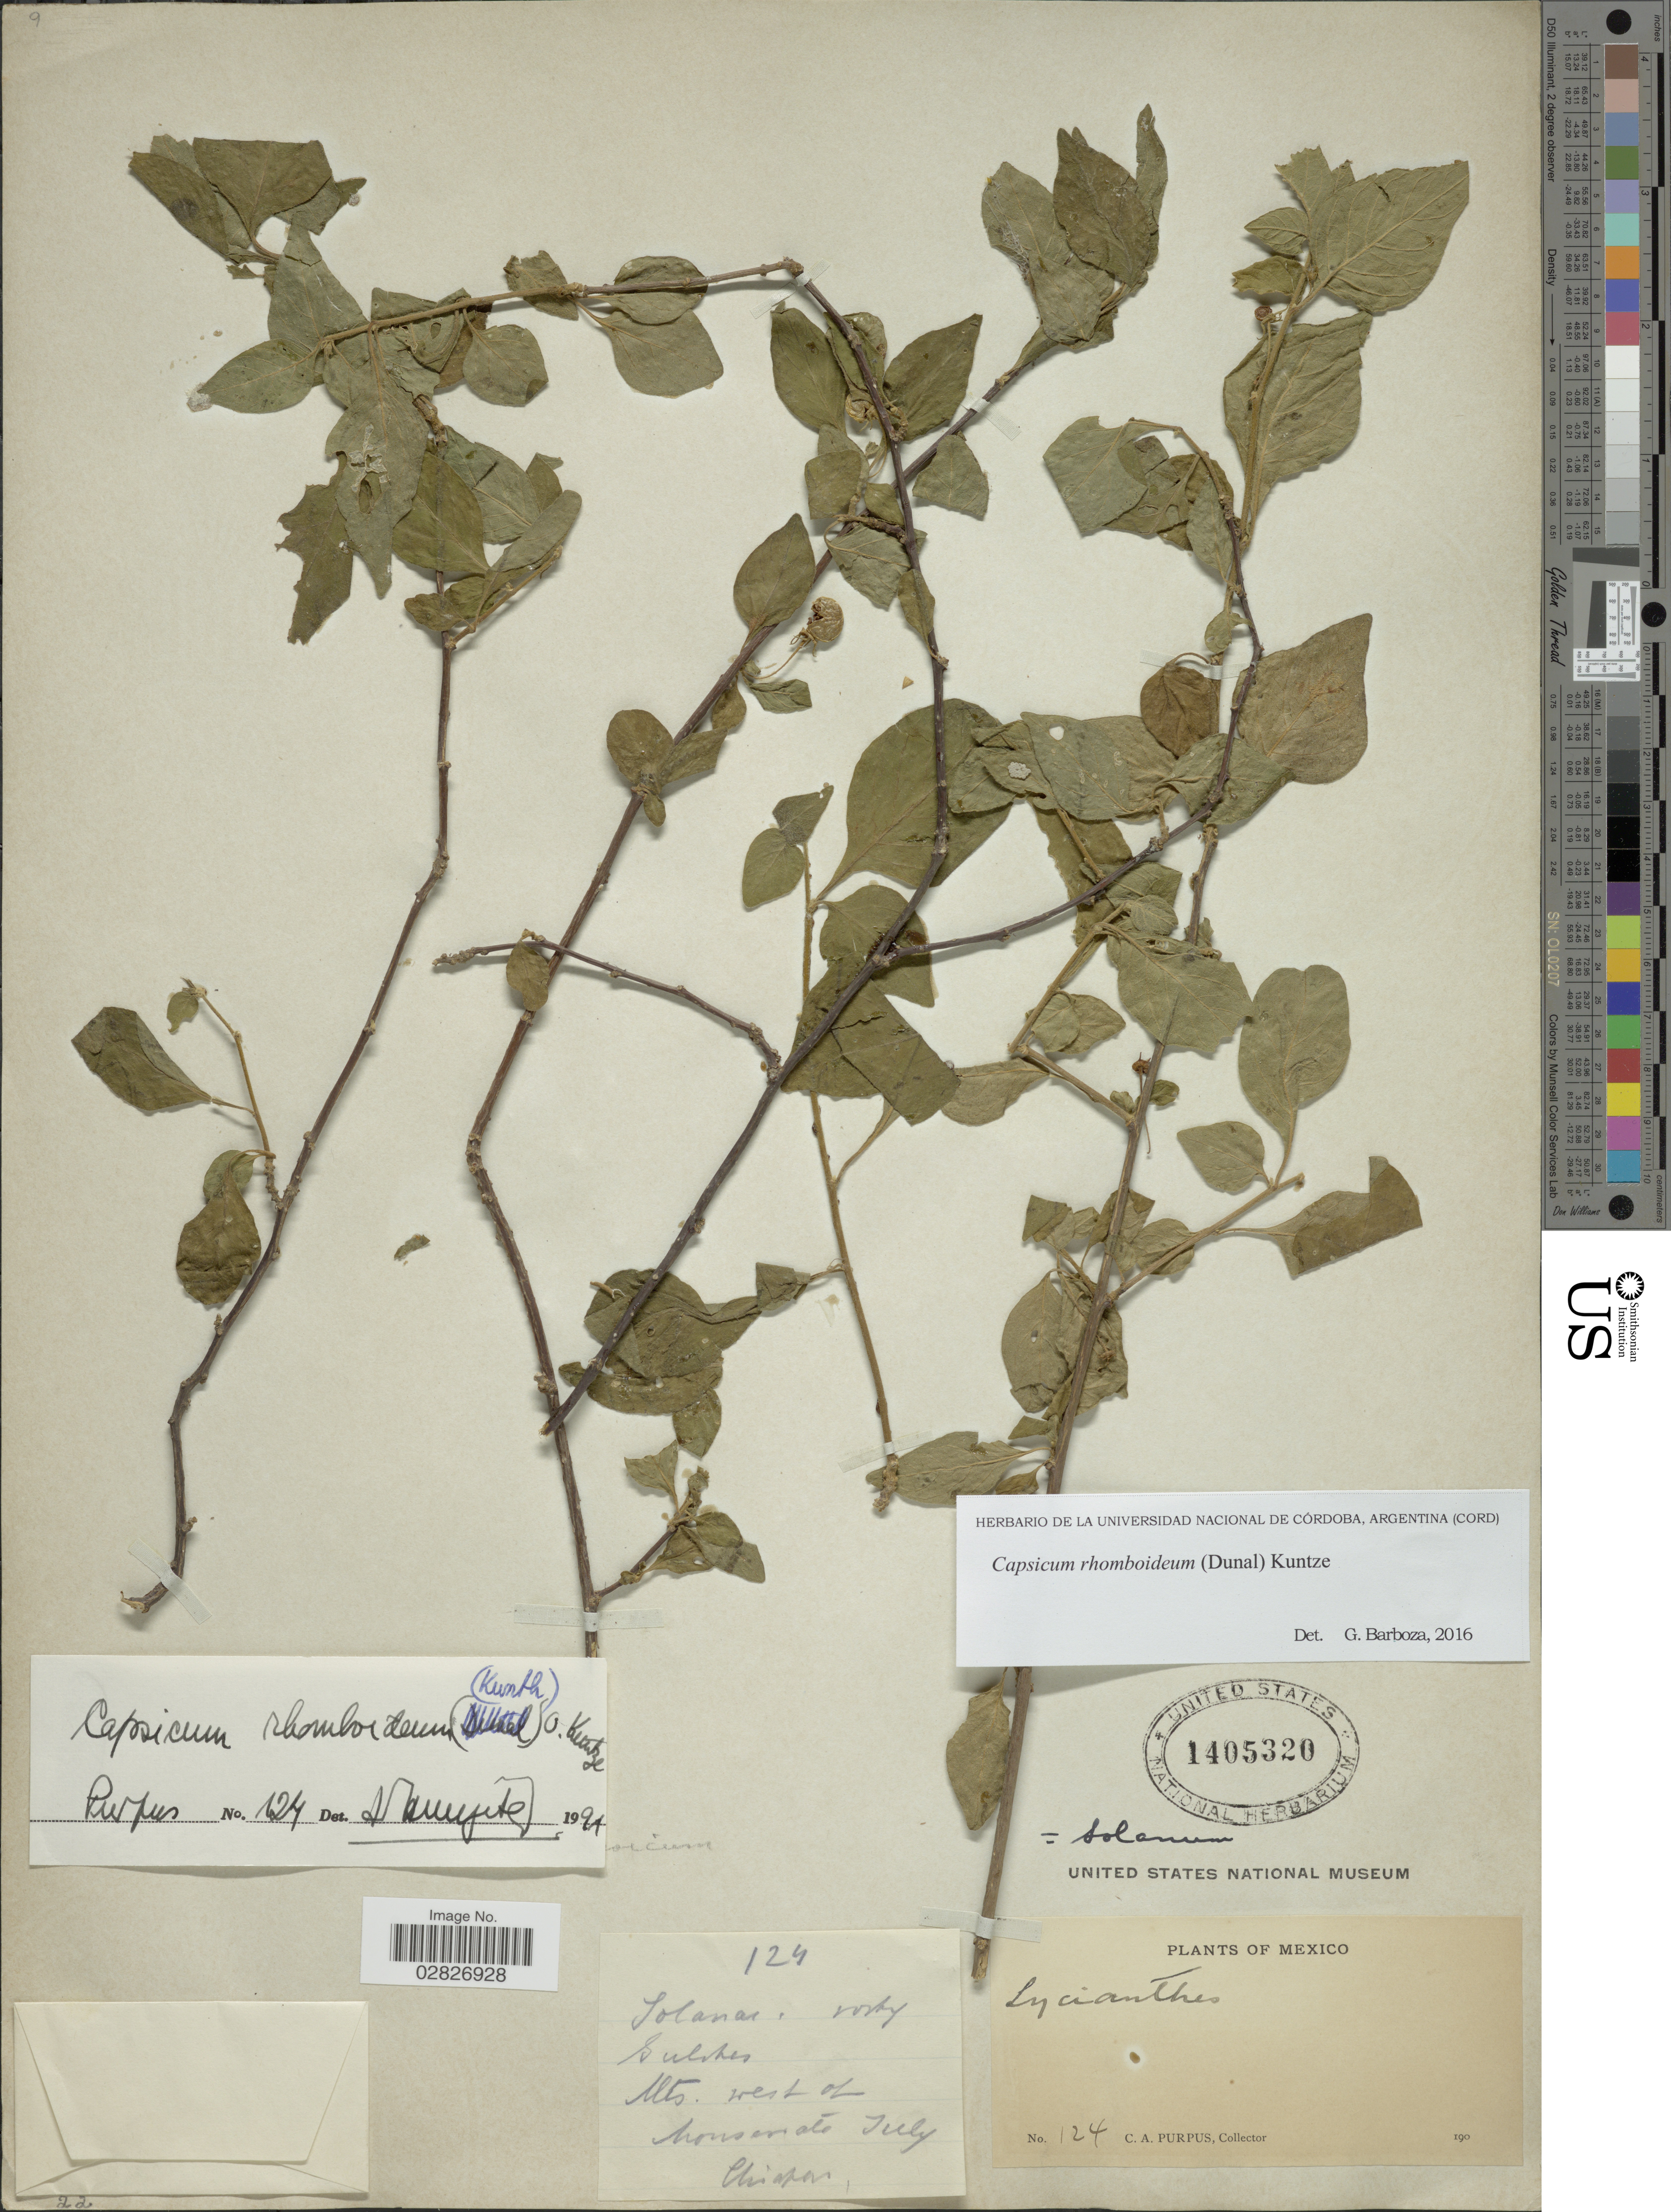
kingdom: Plantae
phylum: Tracheophyta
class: Magnoliopsida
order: Solanales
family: Solanaceae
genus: Capsicum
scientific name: Capsicum rhomboideum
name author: (Humb. & Bonpl. ex Dunal) Kuntze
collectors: C. A. Purpus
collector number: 124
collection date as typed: July 190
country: Mexico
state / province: Chiapas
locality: Mts. west of Nonsorate.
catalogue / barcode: US 1405320